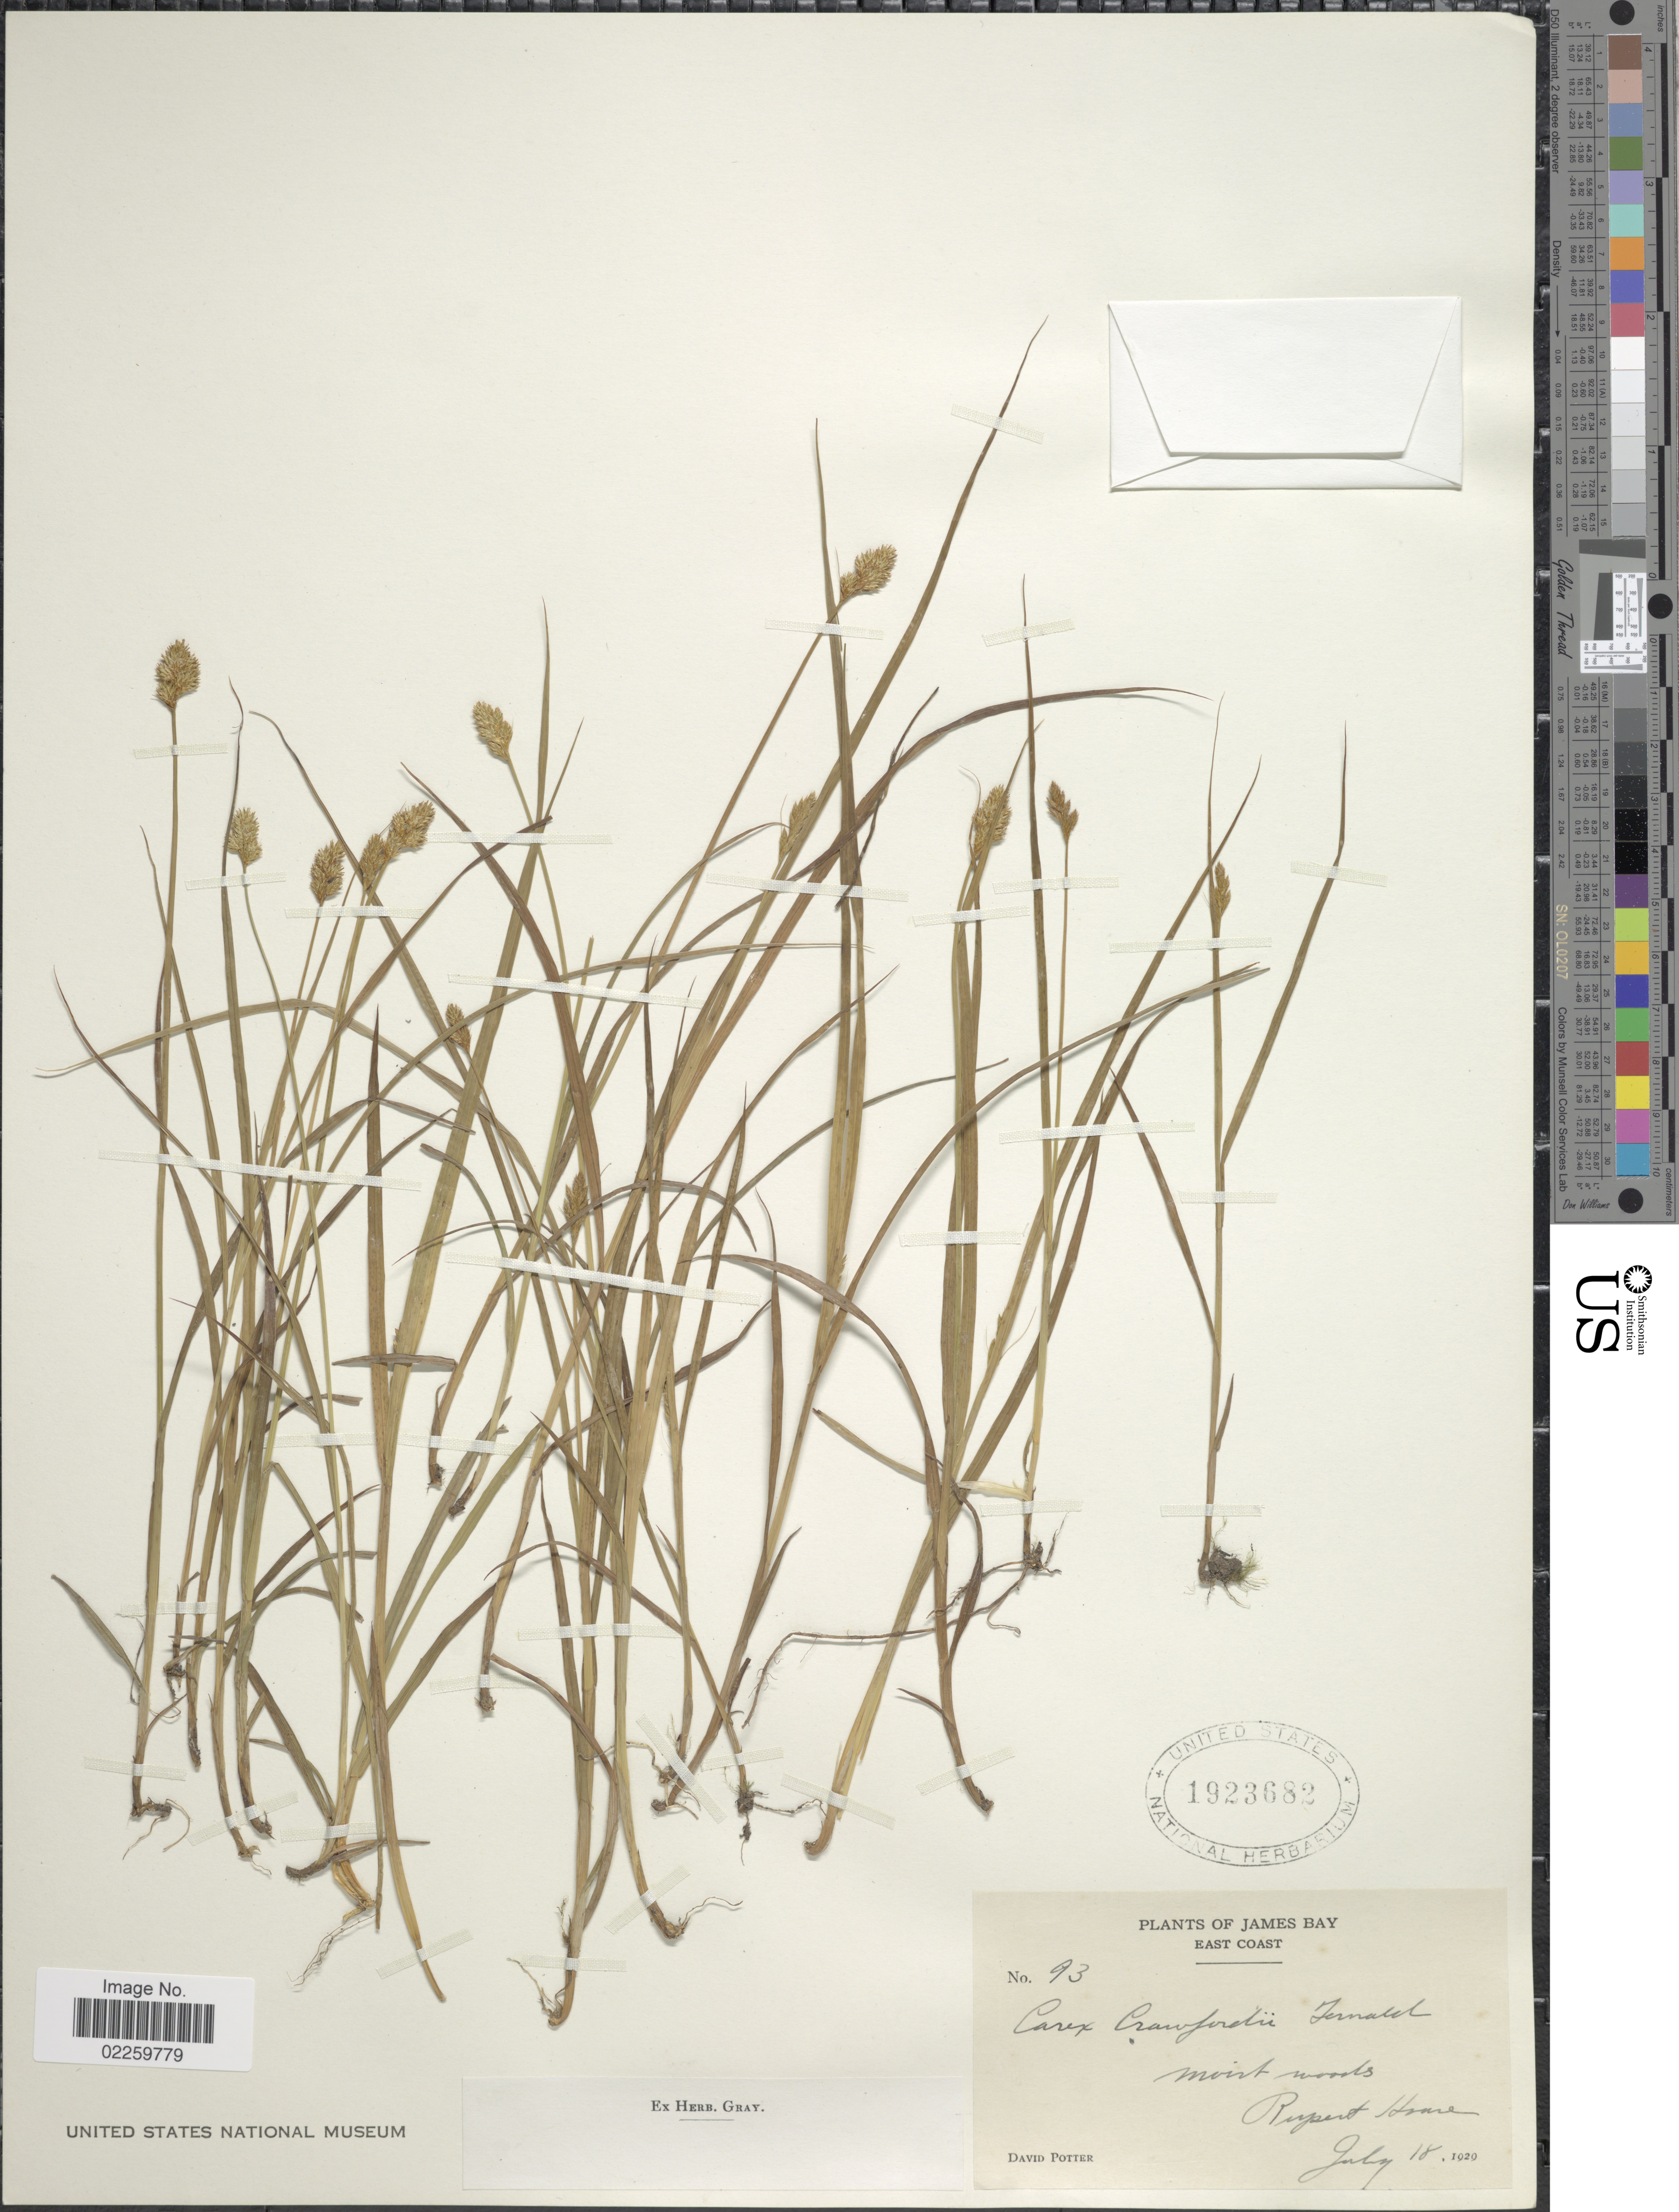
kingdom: Plantae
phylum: Tracheophyta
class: Liliopsida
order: Poales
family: Cyperaceae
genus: Carex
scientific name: Carex crawfordii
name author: Fernald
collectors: D. Potter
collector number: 93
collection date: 1929-07-18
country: Canada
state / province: Quebec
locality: James Bay, East Coast, moist woods, Rupert House.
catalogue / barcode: US 1923682